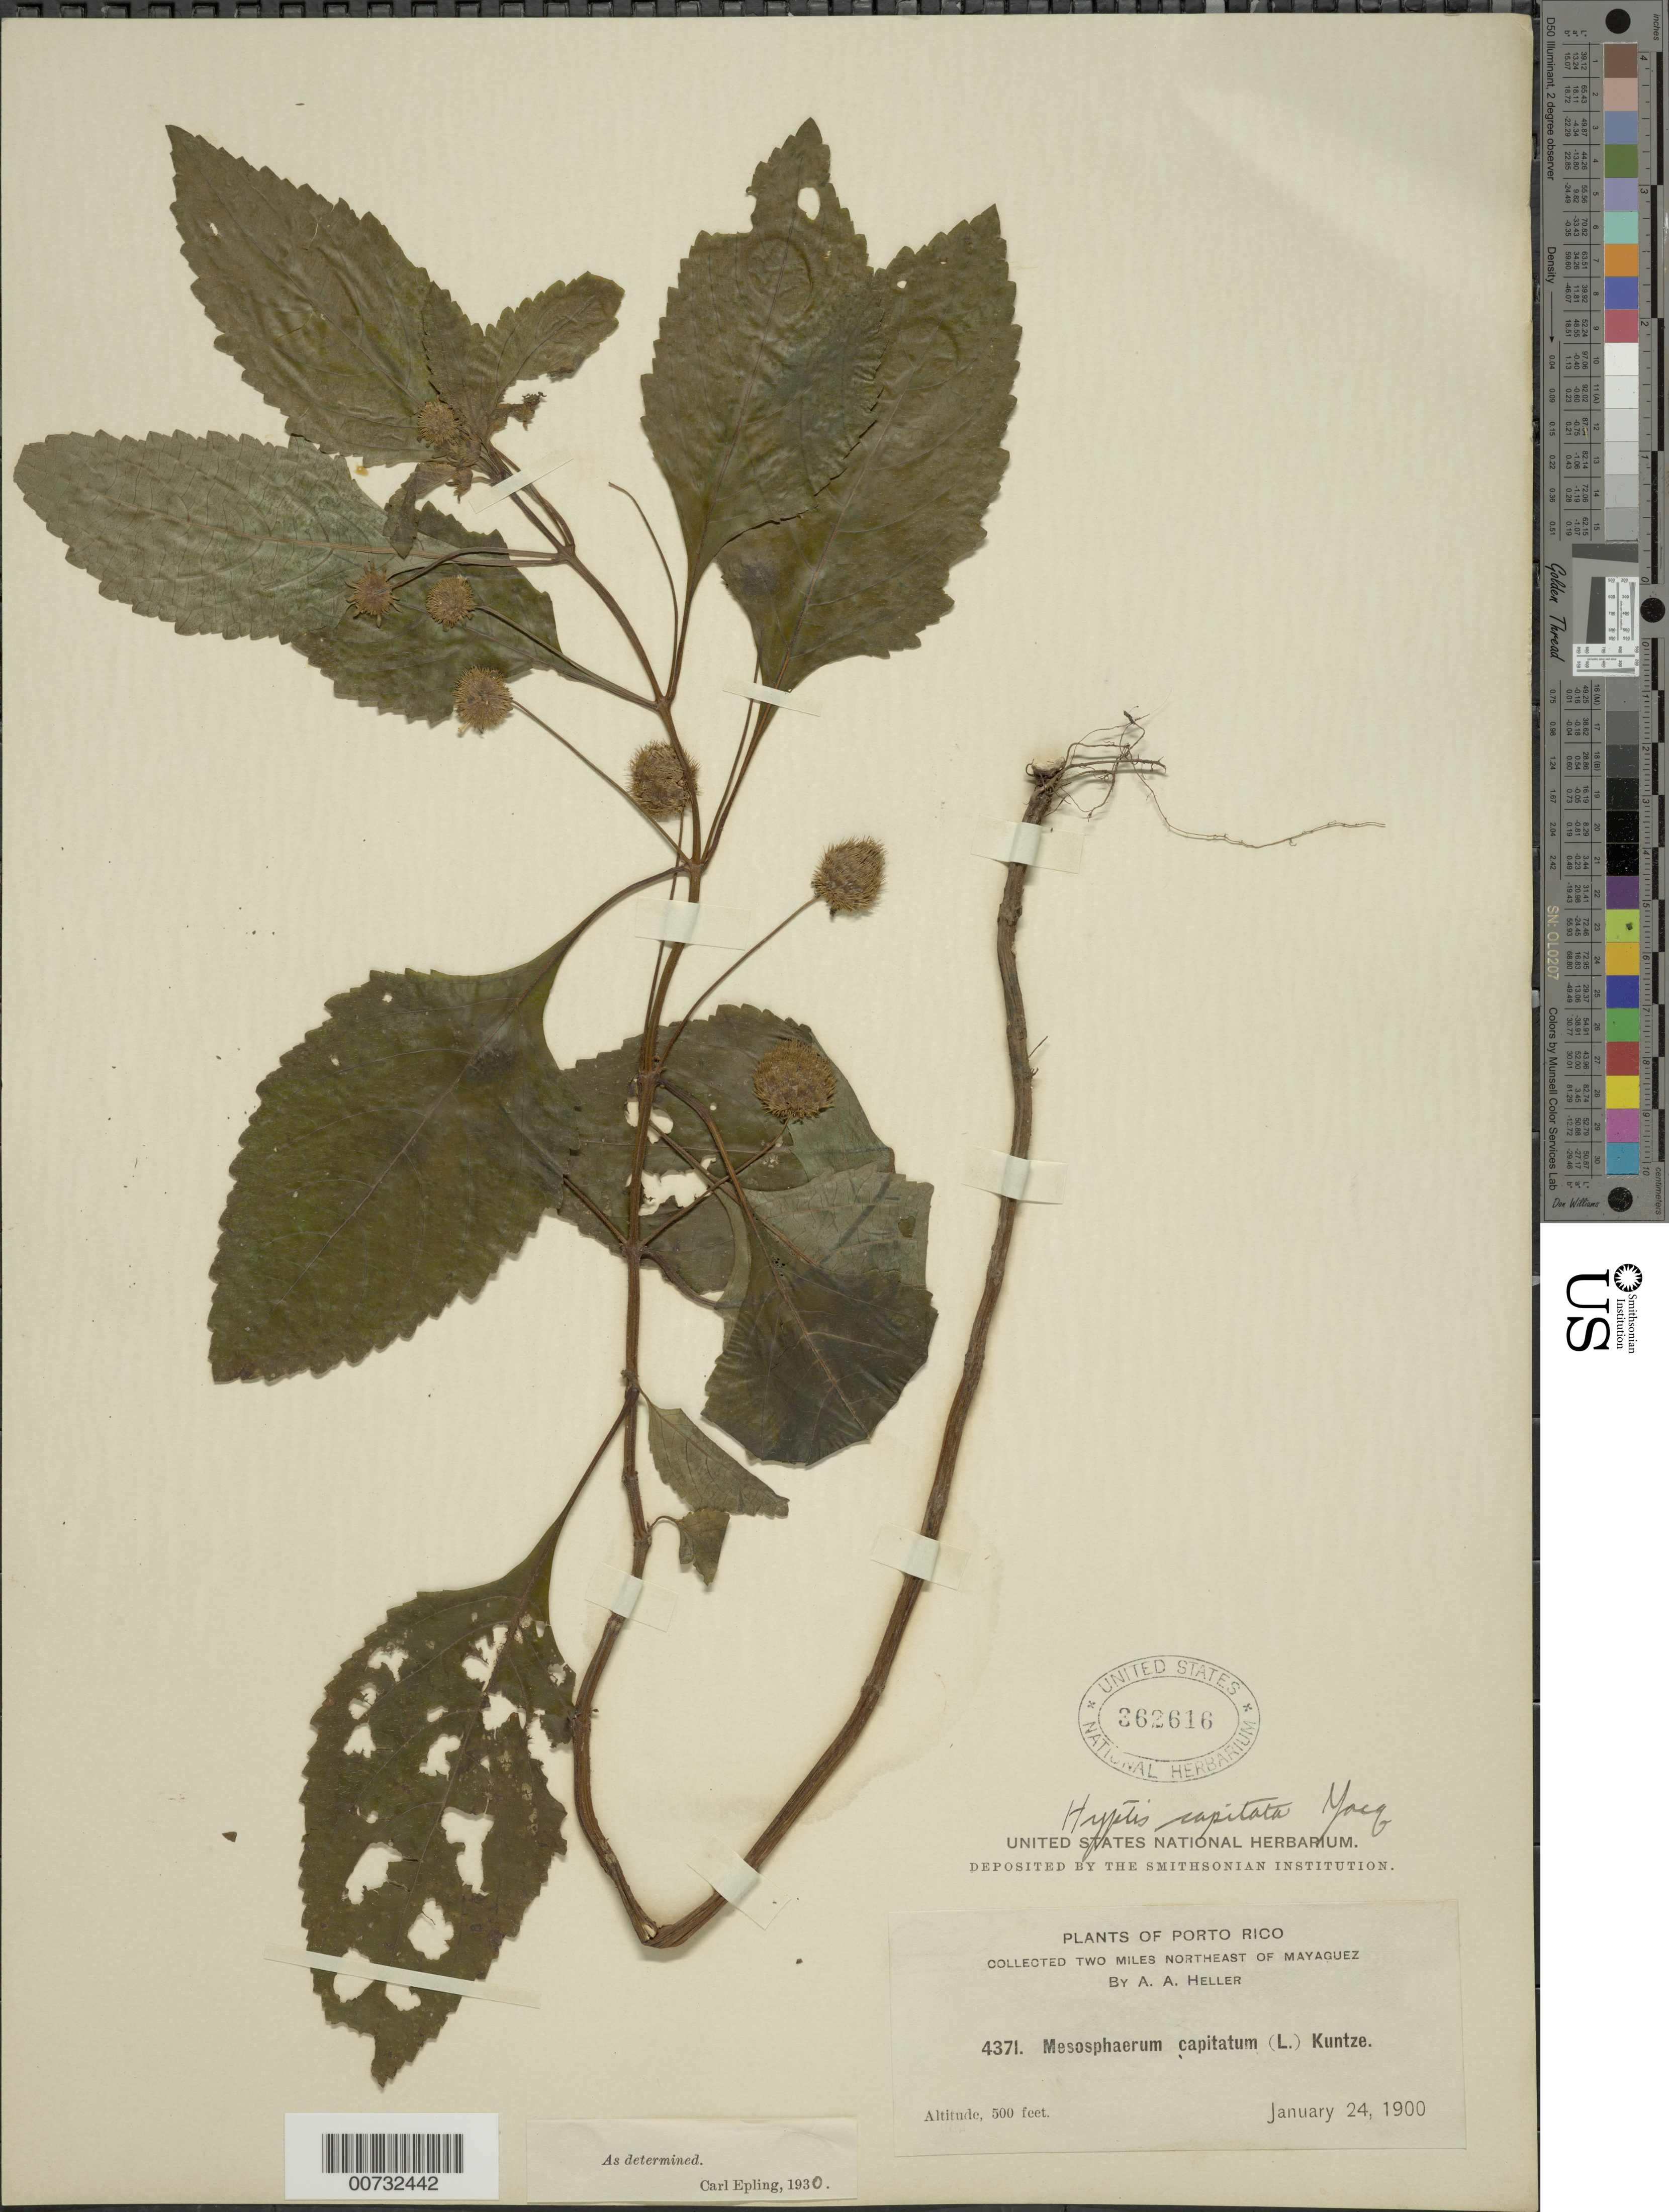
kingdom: Plantae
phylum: Tracheophyta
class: Magnoliopsida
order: Lamiales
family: Lamiaceae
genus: Hyptis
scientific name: Hyptis capitata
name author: Jacq.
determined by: Epling, C. C.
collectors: A. A. Heller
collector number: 4371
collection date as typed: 24 Jan 1900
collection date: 1900-01-24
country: Puerto Rico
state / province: Mayagüez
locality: Mayaguez, 2 mi NE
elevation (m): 152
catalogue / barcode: US 362616